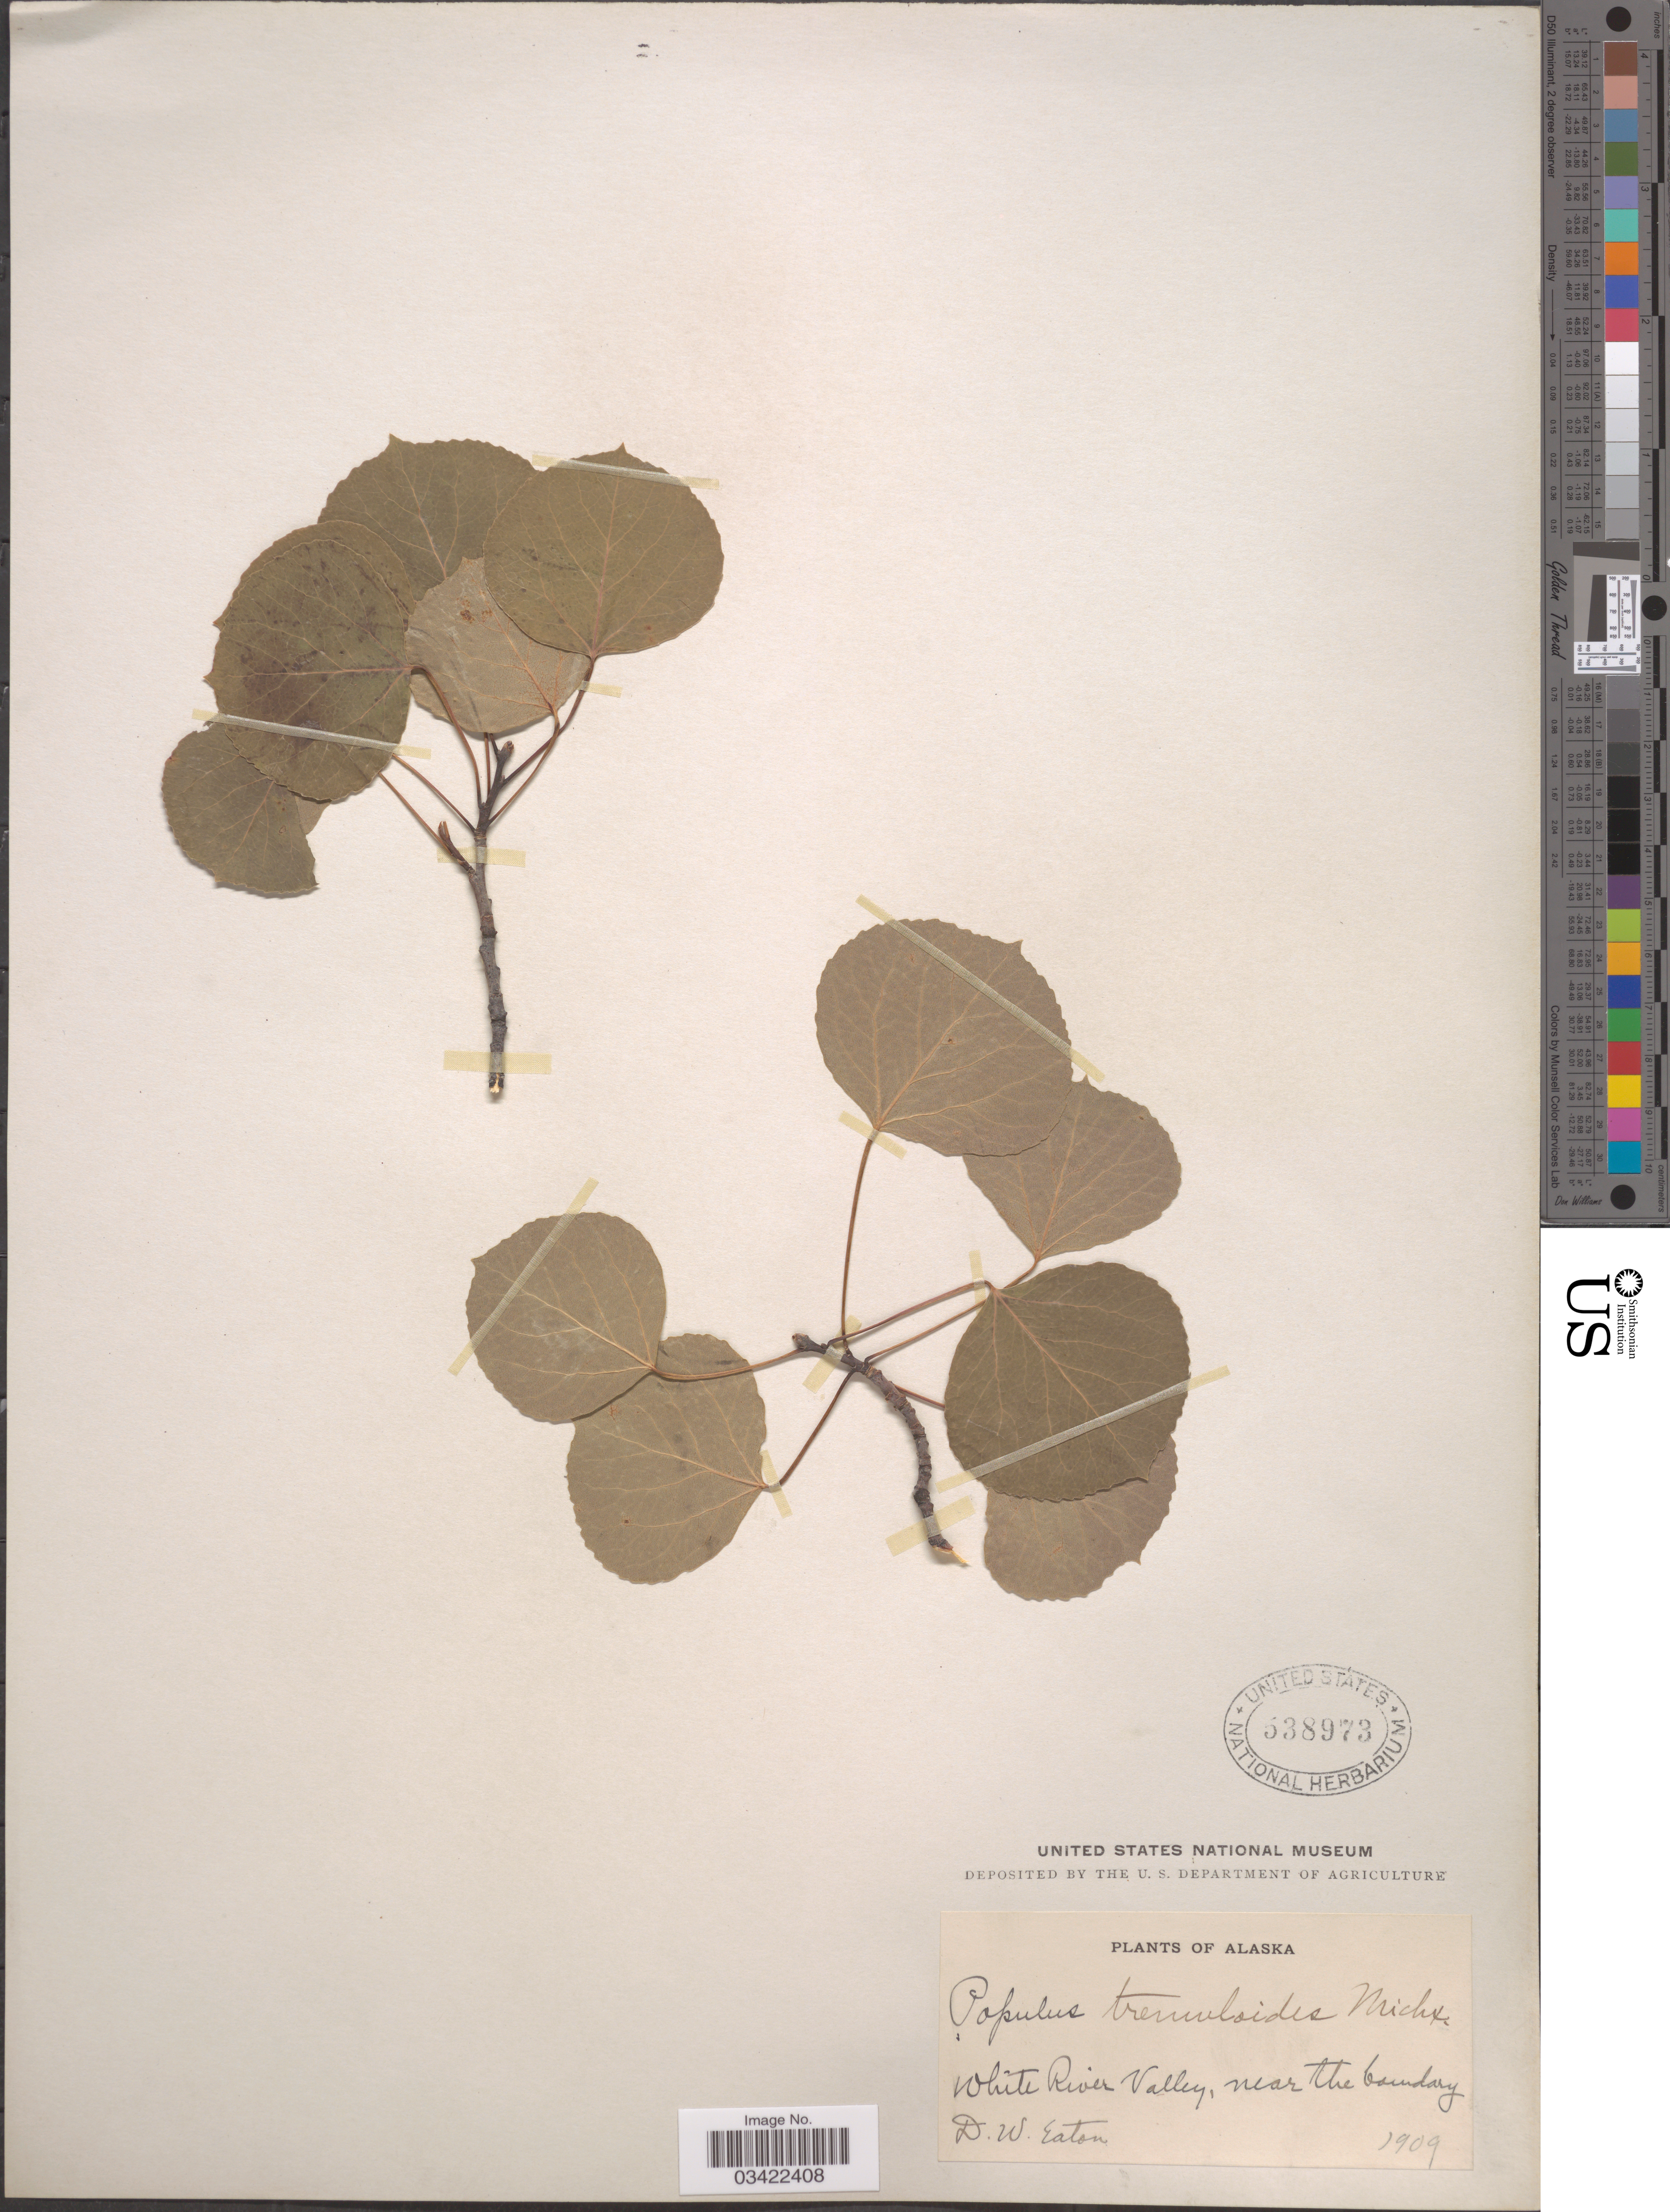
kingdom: Plantae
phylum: Tracheophyta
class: Magnoliopsida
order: Malpighiales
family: Salicaceae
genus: Populus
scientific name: Populus tremuloides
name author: Michx.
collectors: D. Eaton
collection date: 1909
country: United States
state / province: Alaska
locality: White River Valley, near the boundary.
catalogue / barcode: US 538973